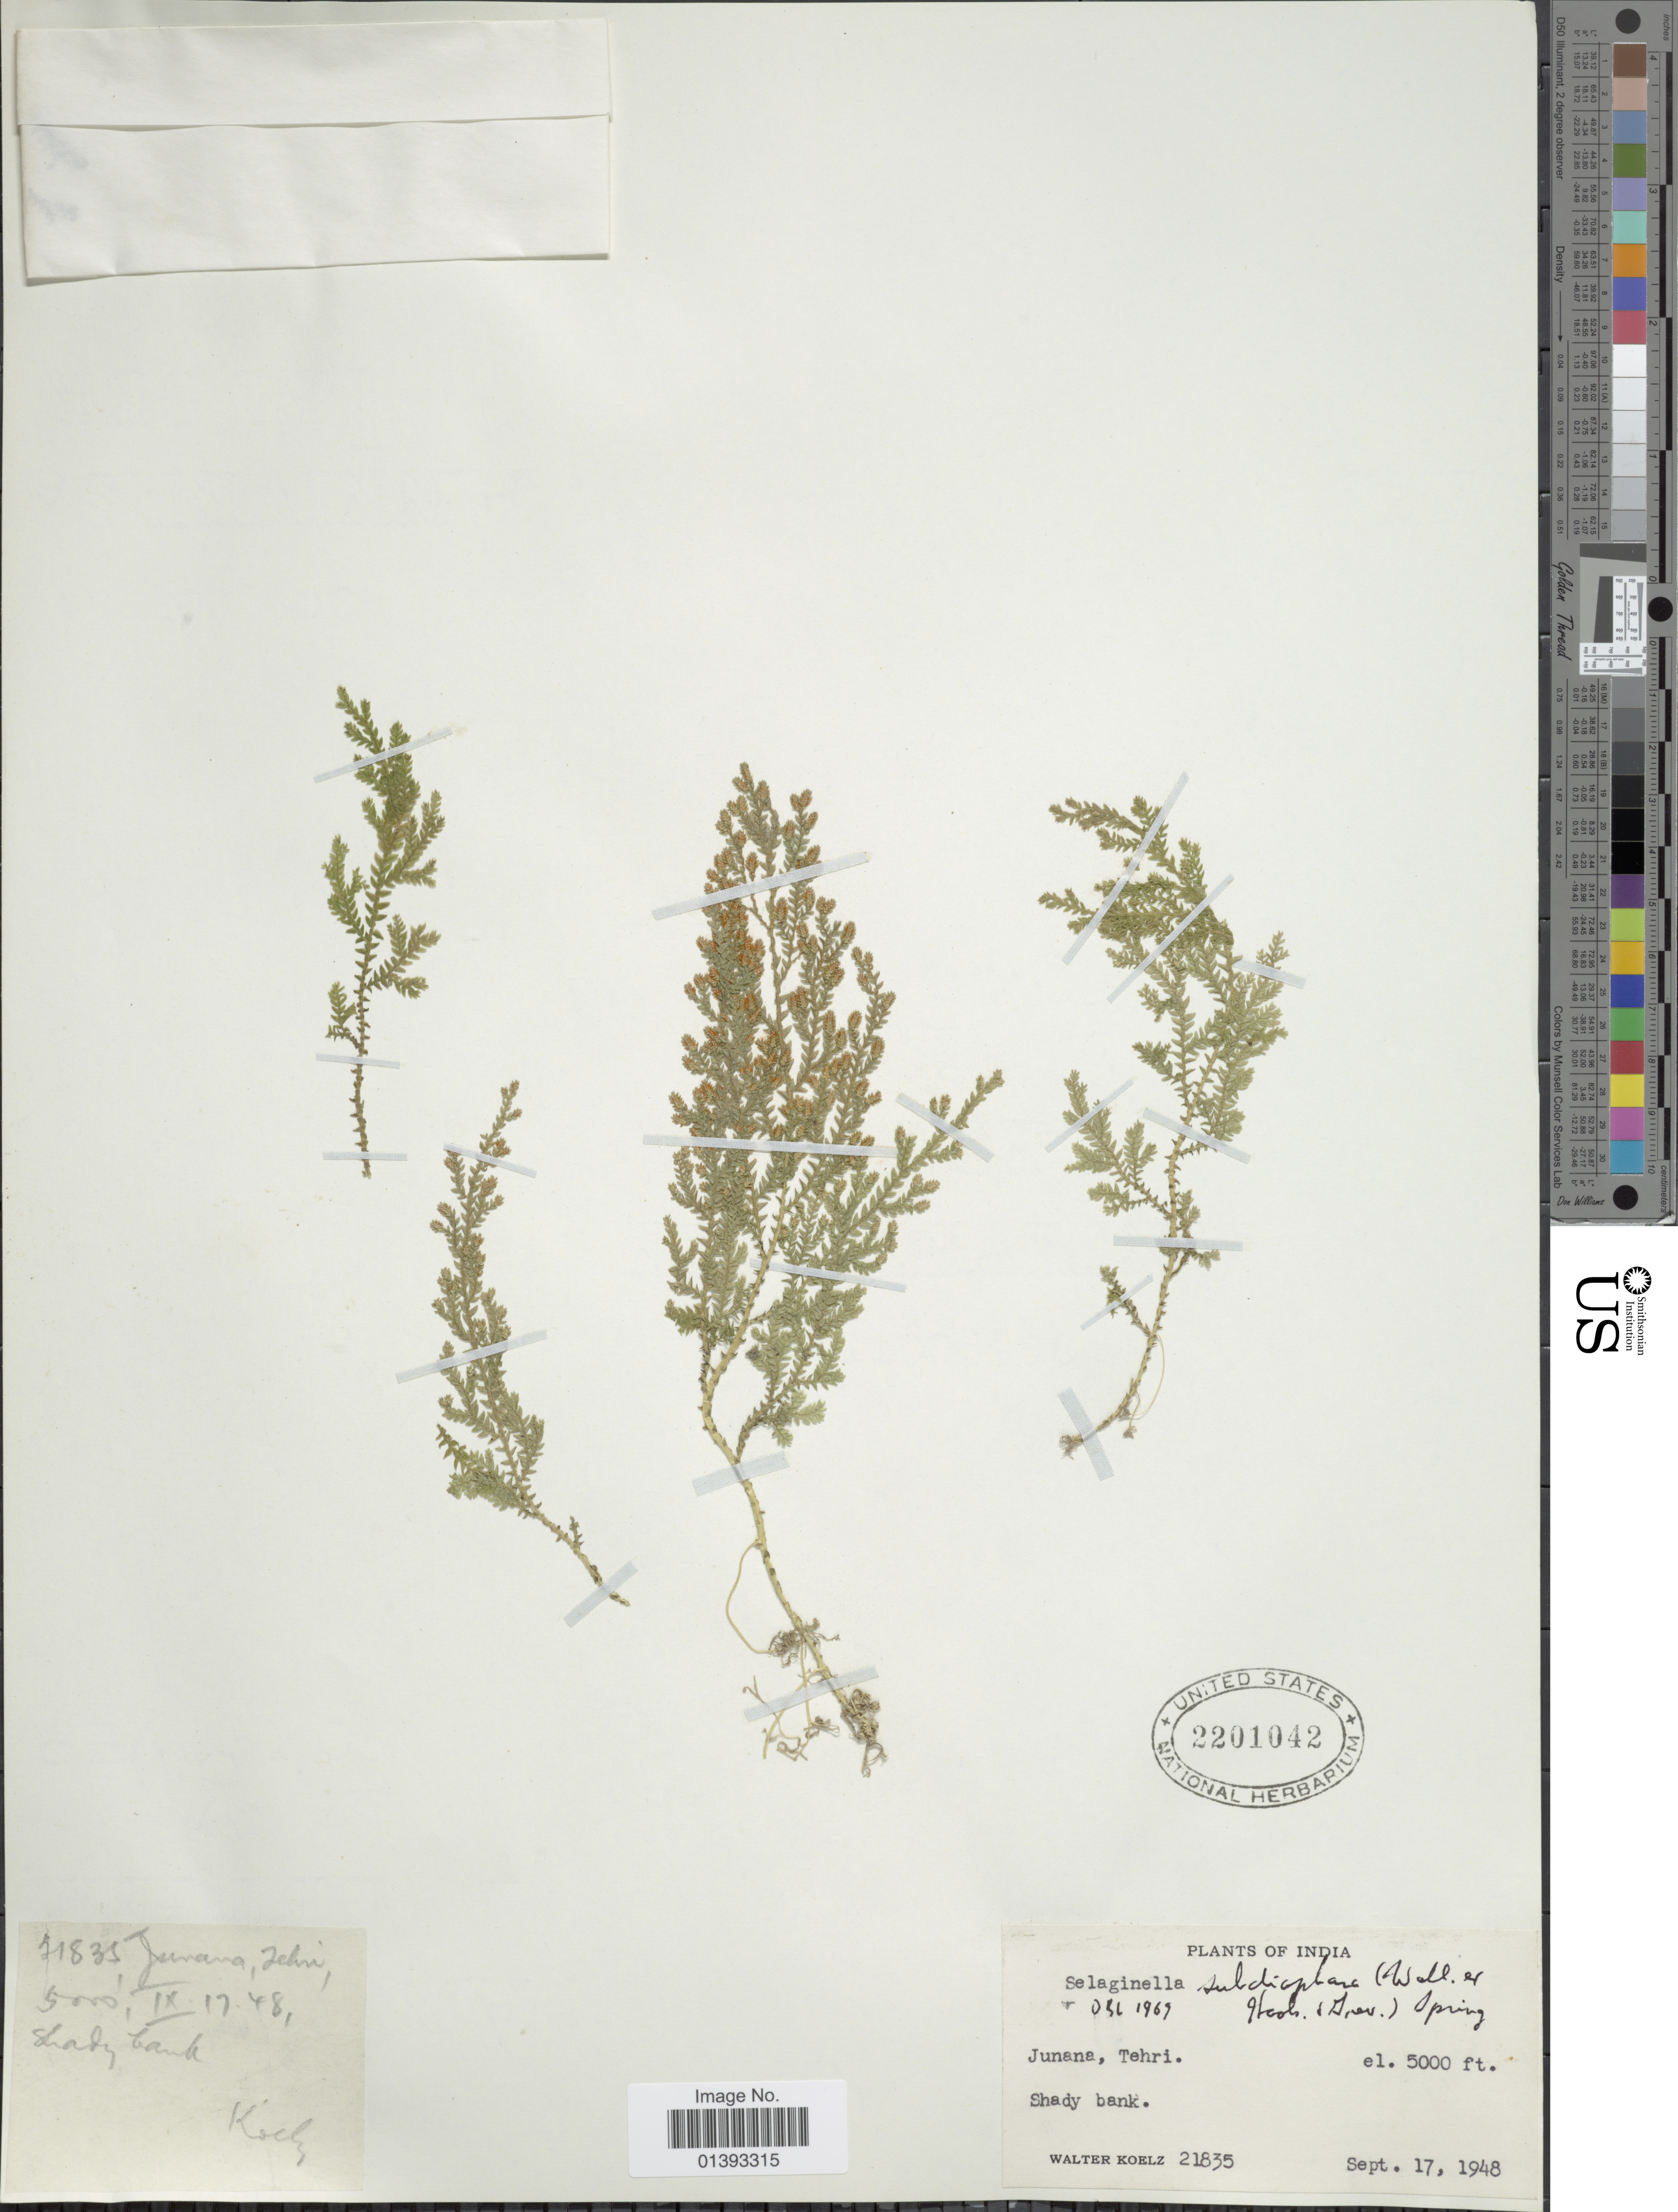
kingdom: Plantae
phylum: Tracheophyta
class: Lycopodiopsida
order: Selaginellales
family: Selaginellaceae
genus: Selaginella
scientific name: Selaginella subdiaphana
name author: (Wall. ex Hook. & Grev.) Spring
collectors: W. N. Koelz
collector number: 21835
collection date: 1948-09-17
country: India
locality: Juana, Tehri, shady bank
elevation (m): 1524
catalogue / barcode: US 2201042